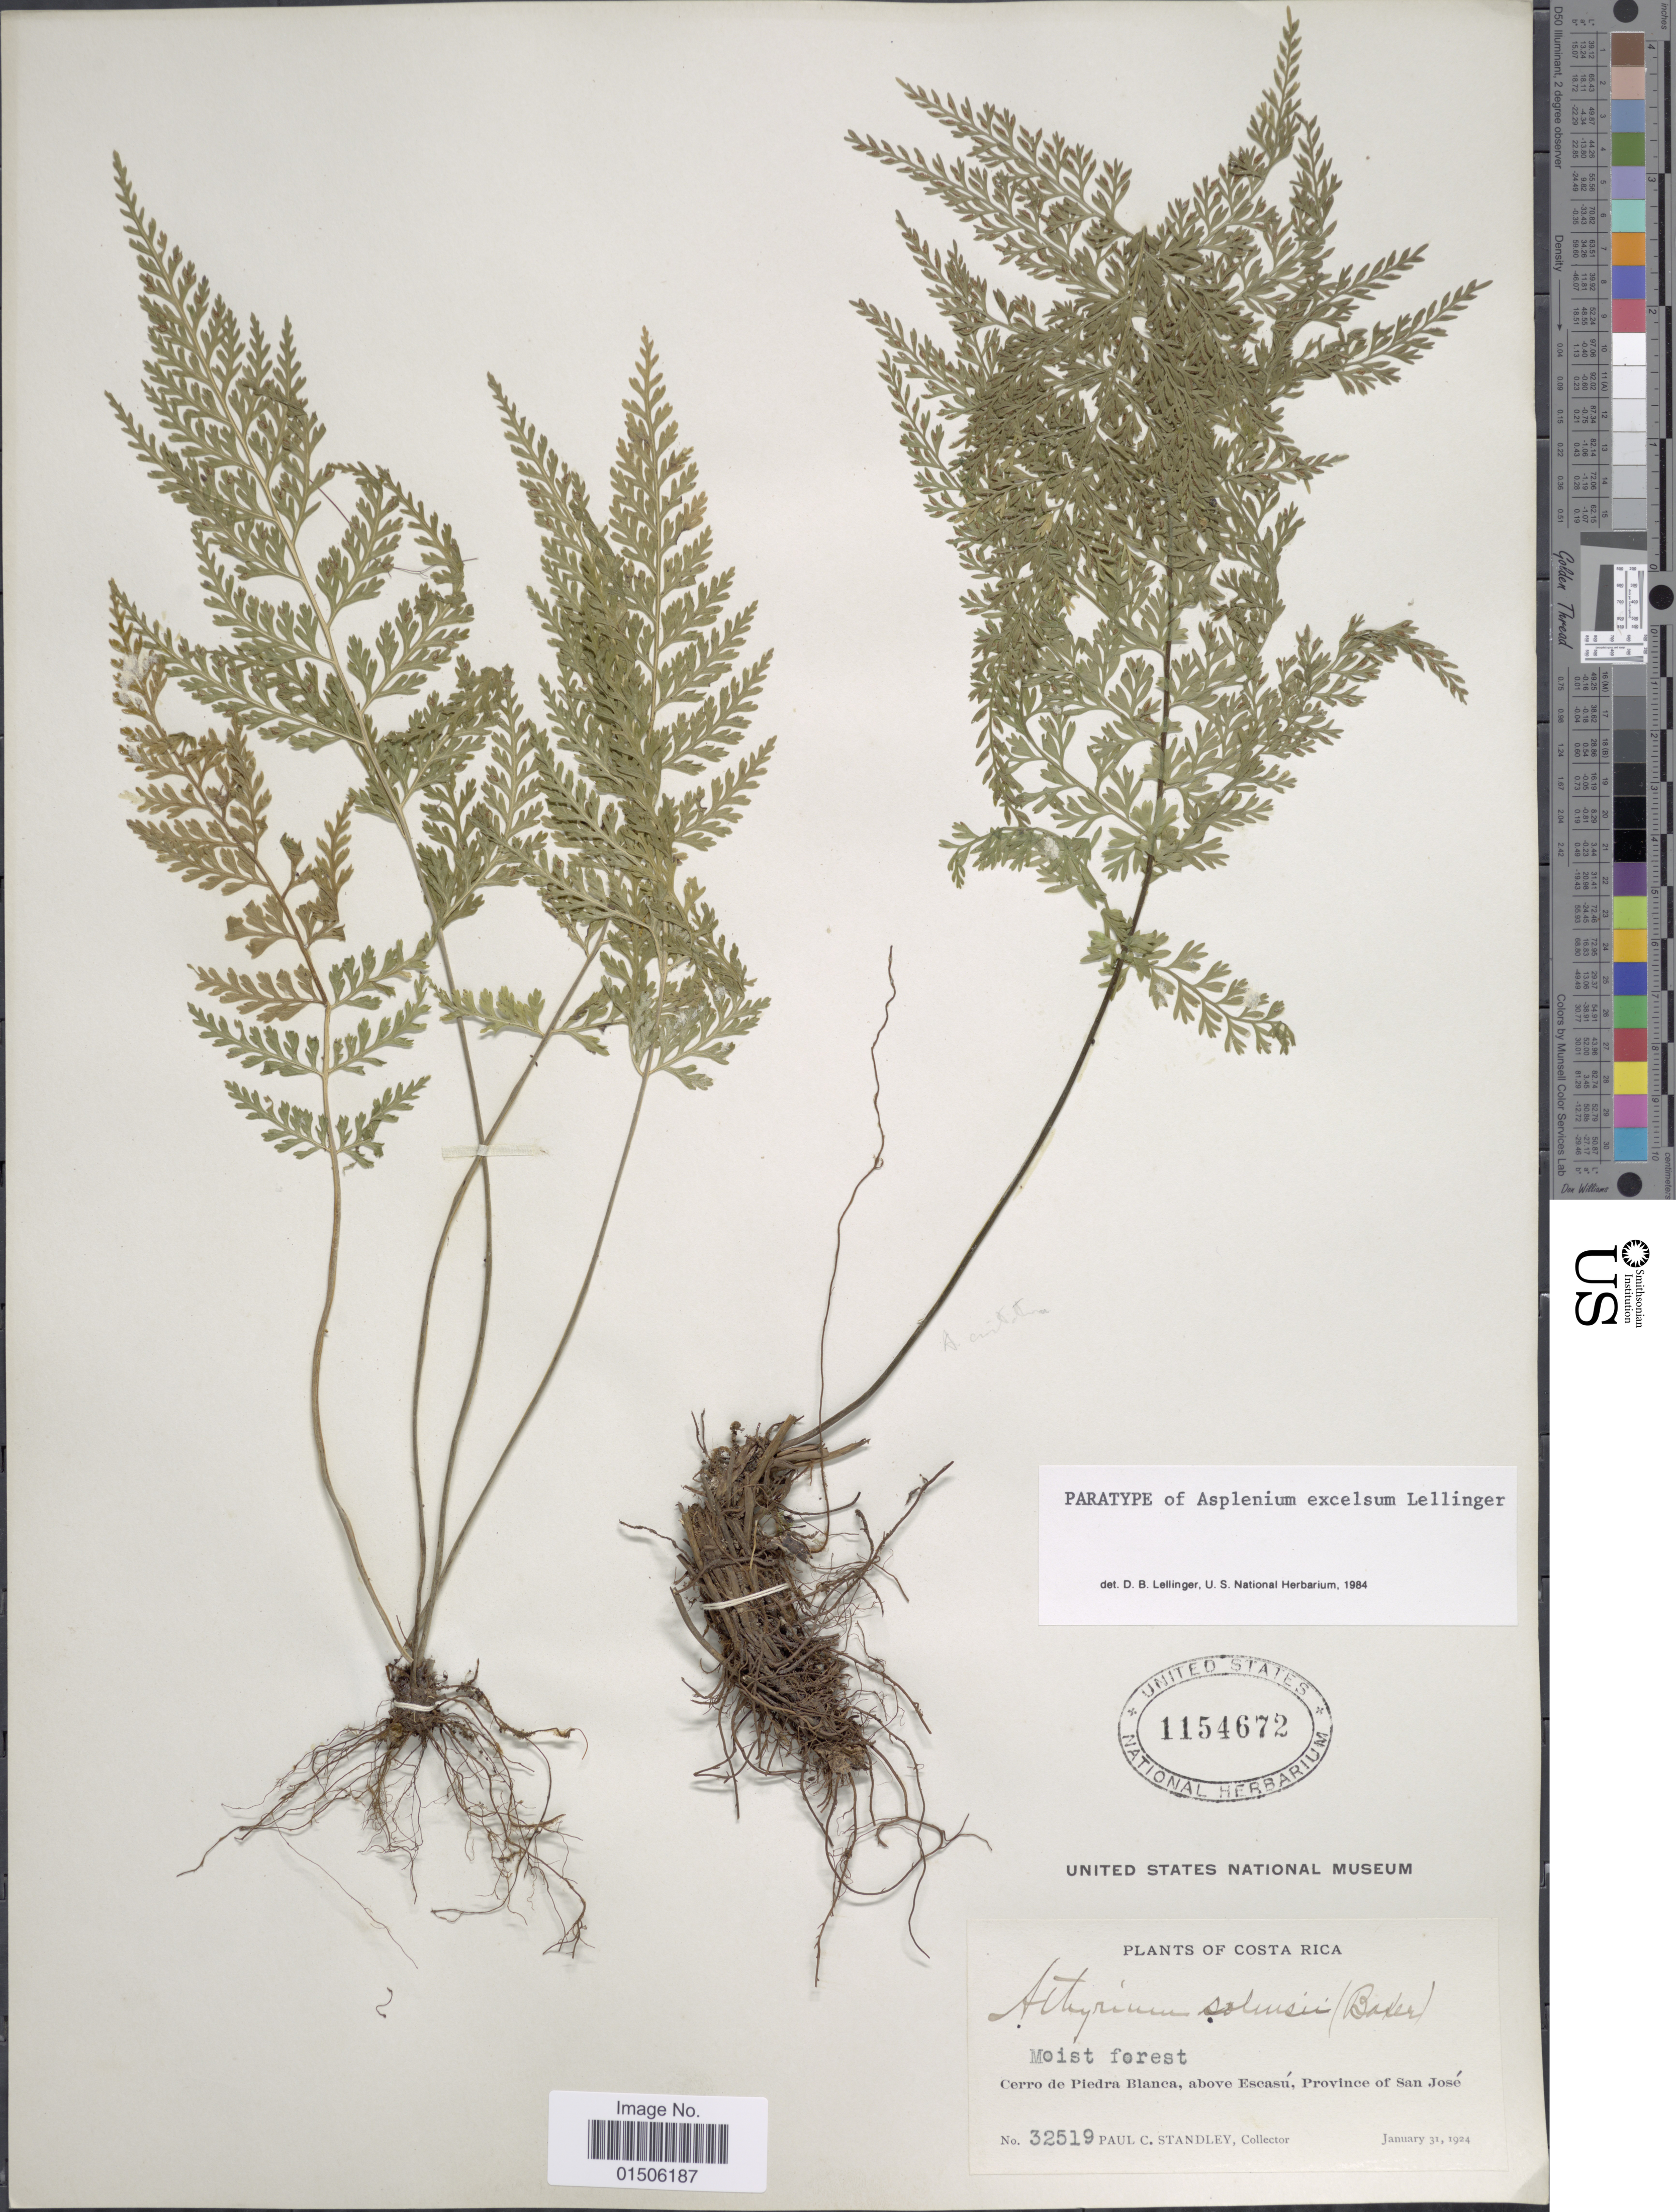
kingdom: Plantae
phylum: Tracheophyta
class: Polypodiopsida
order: Polypodiales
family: Aspleniaceae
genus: Asplenium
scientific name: Asplenium excelsum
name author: Lellinger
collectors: P. C. Standley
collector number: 32519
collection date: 1924-01-31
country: Costa Rica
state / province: San José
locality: Moist forest, Cerro de Piedra Blanca, above Escasú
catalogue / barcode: US 1154672